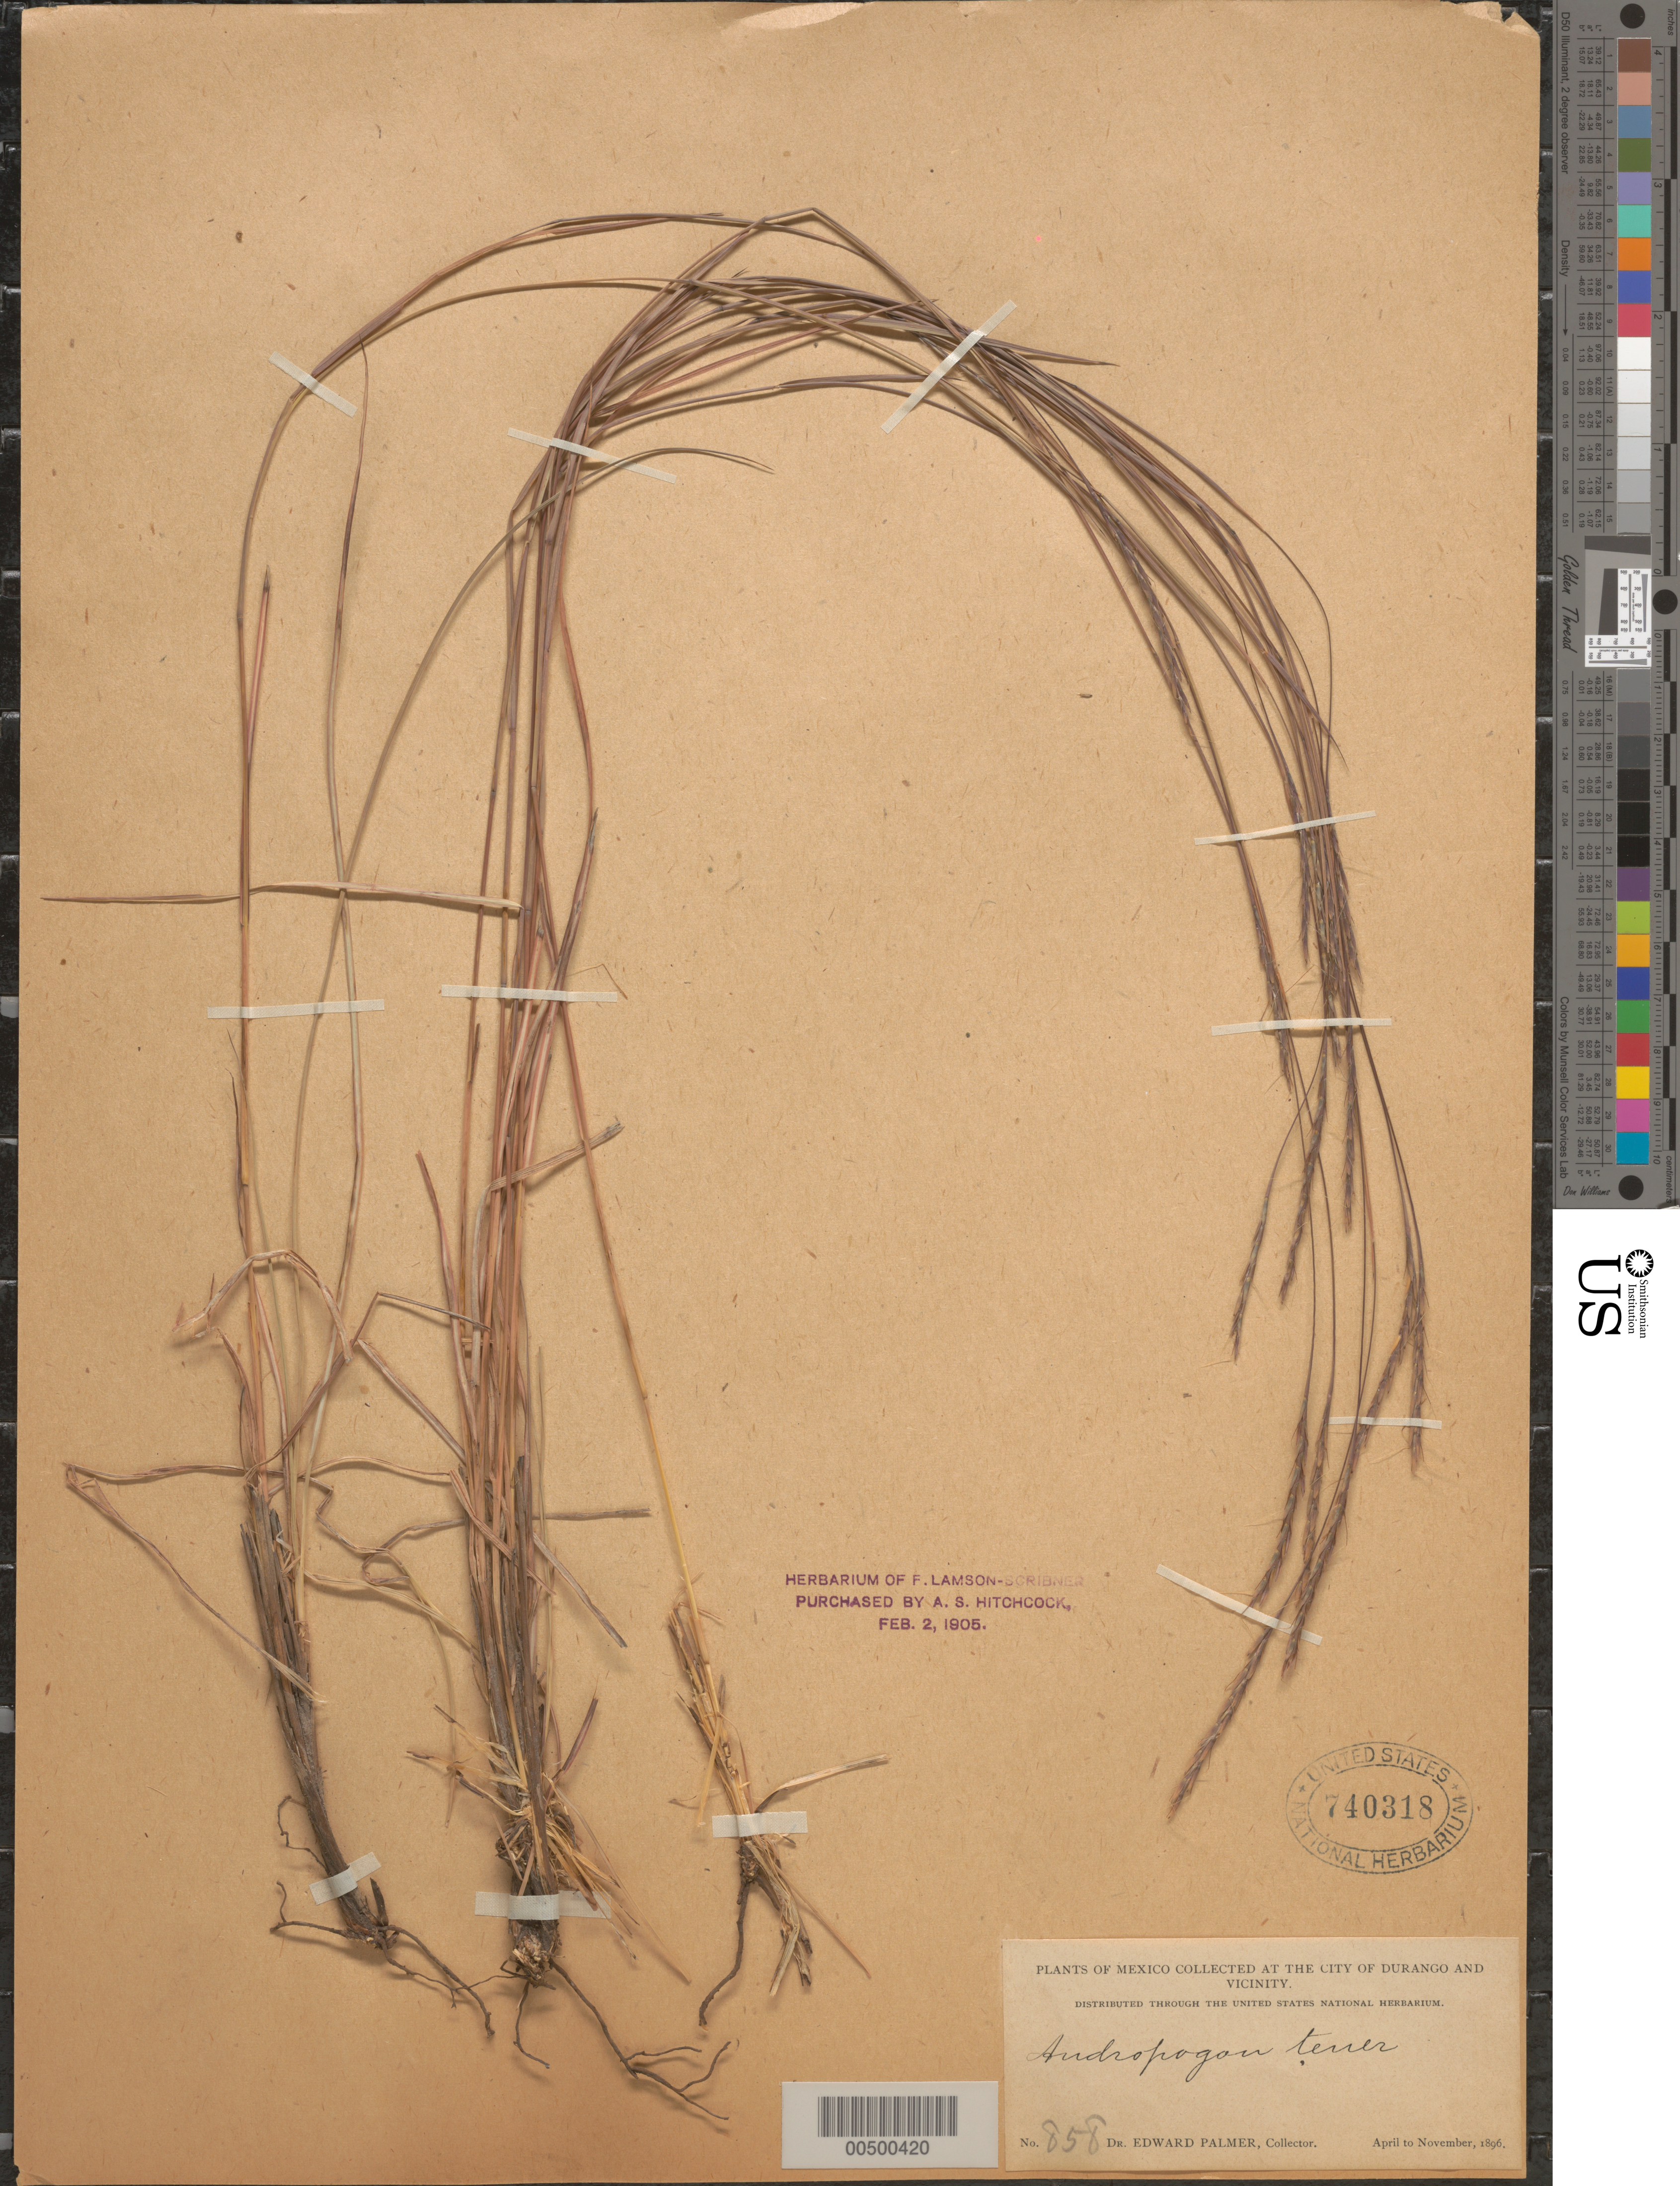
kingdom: Plantae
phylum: Tracheophyta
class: Liliopsida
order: Poales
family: Poaceae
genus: Schizachyrium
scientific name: Schizachyrium tenerum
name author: Nees in Mart.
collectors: E. Palmer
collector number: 858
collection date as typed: Apr 1896 to Nov 1896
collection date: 1896-04/1896-11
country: Mexico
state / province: Durango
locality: City of Durango and vicinity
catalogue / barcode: US 740318